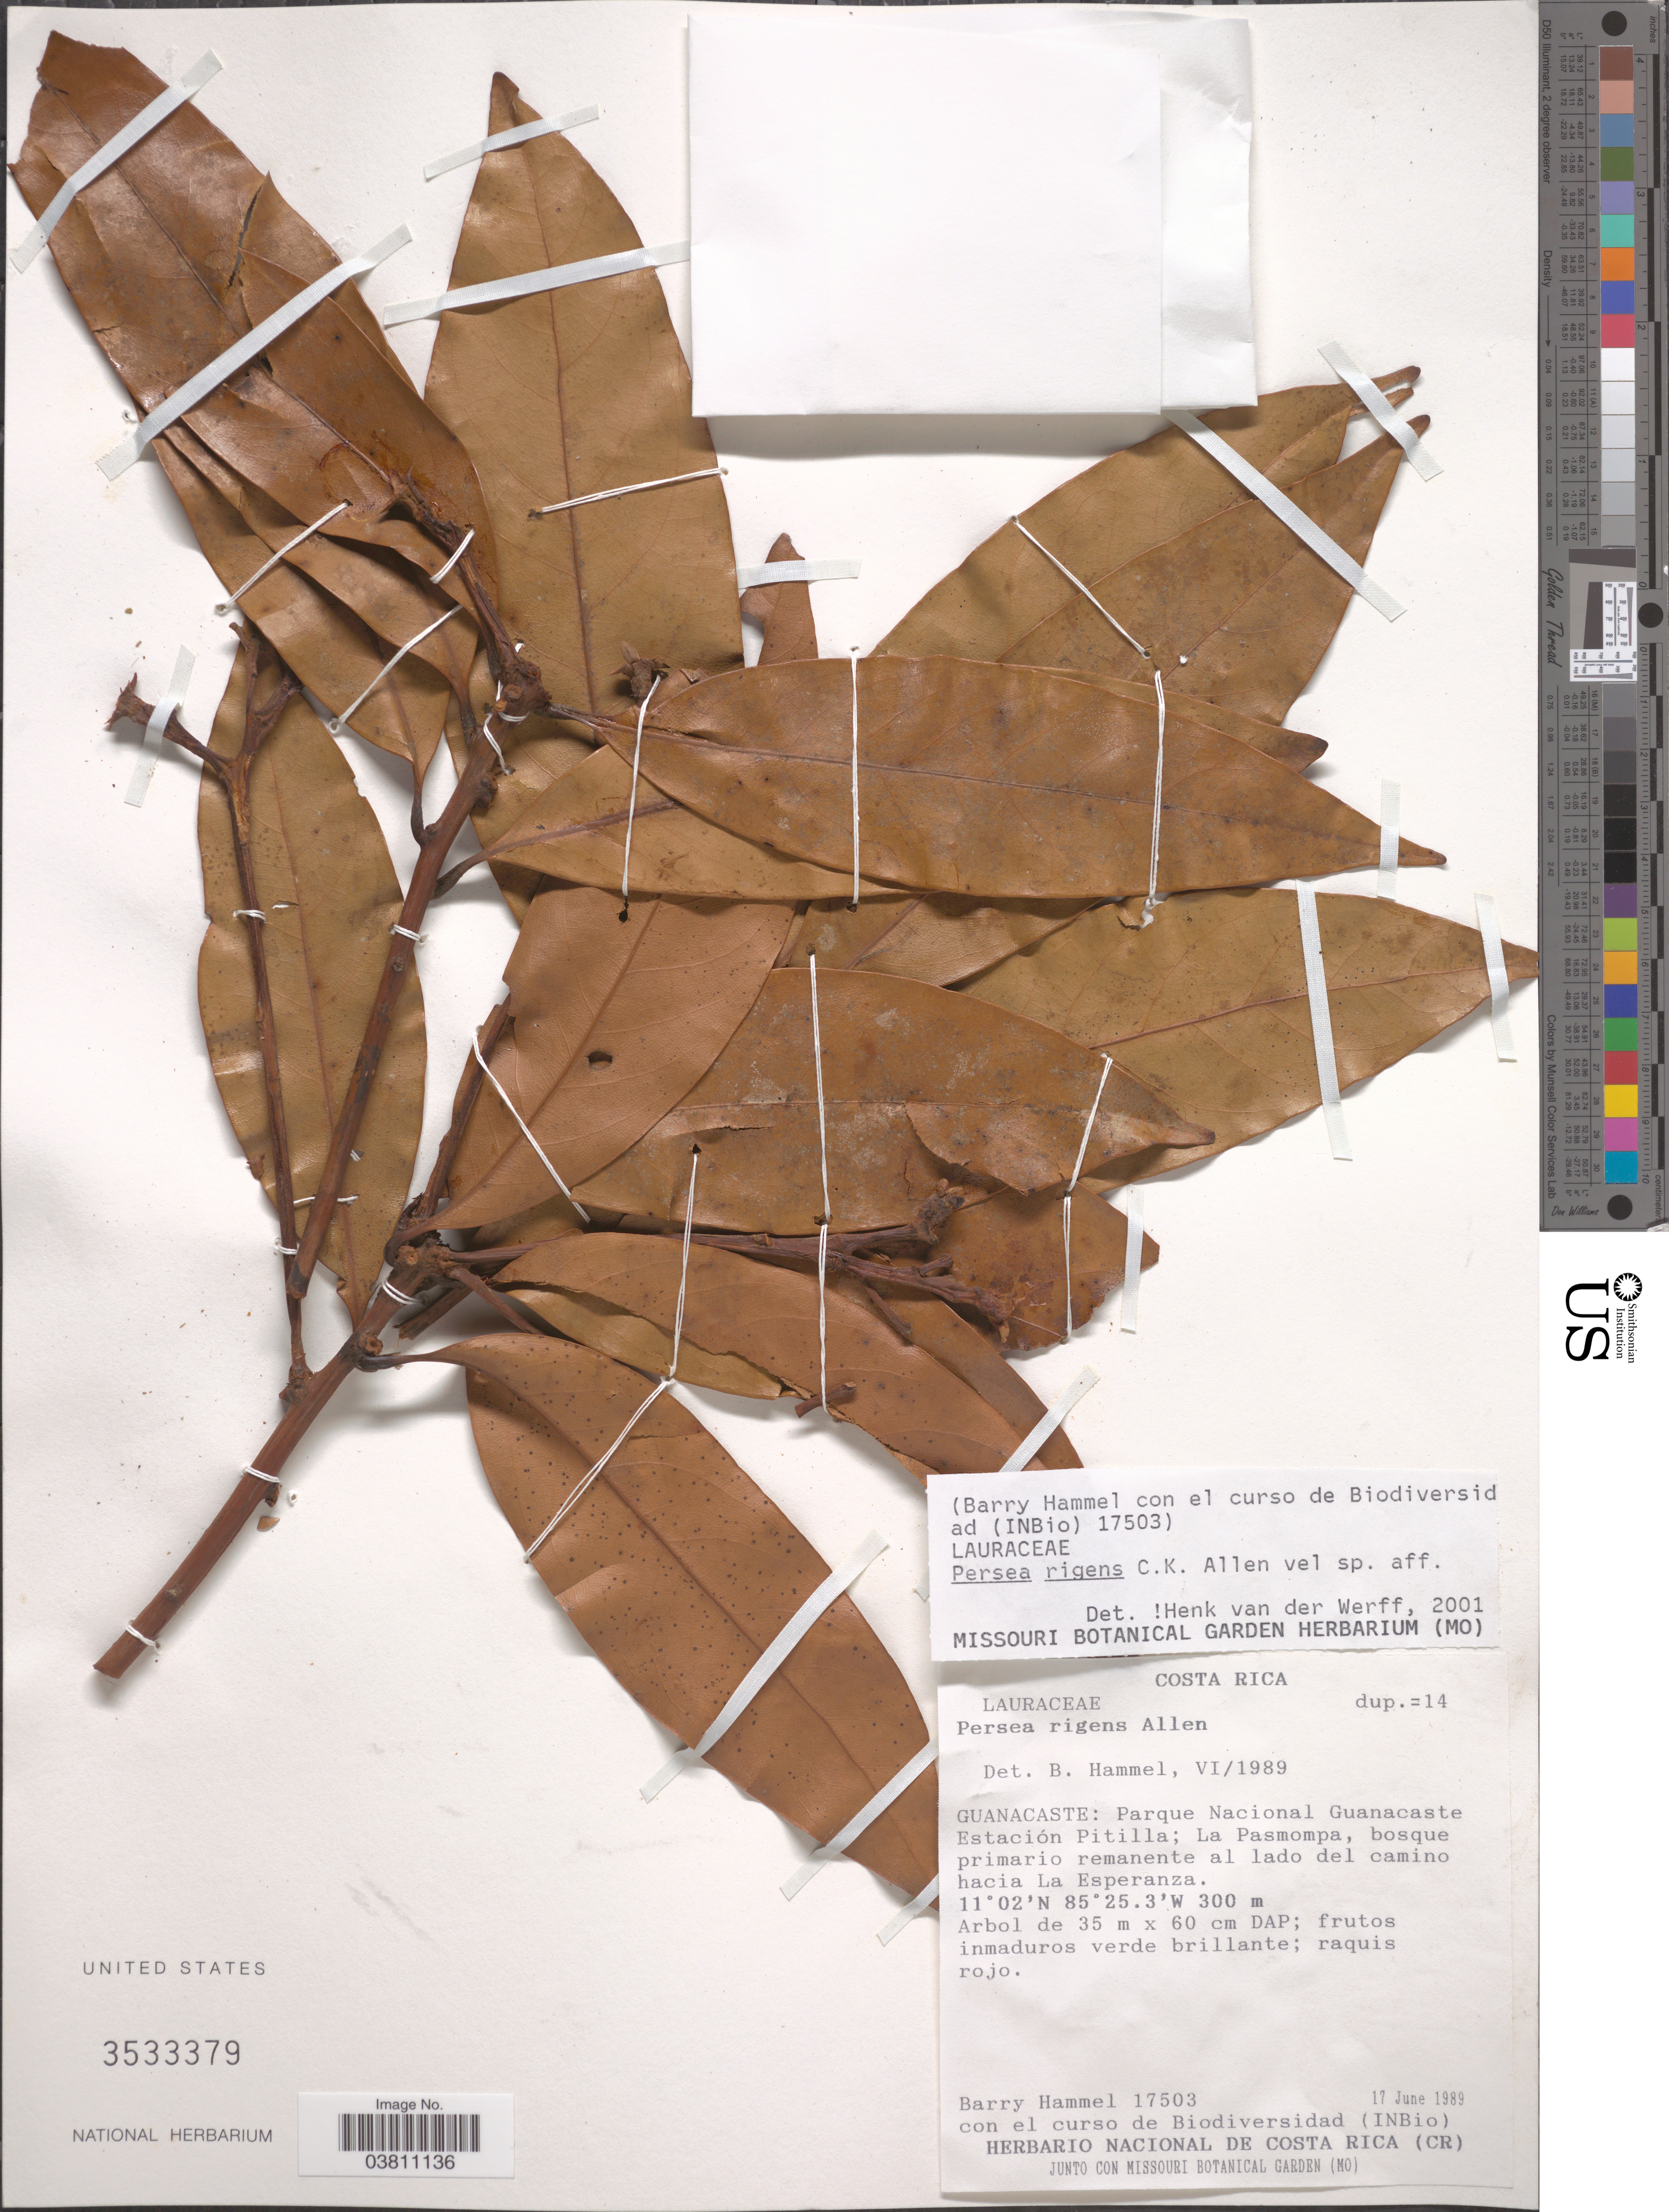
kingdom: Plantae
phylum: Tracheophyta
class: Magnoliopsida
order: Laurales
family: Lauraceae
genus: Persea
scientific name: Persea rigens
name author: C.K. Allen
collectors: B. Hammel & El curso de Biodiversidad (INBio)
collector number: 17503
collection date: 1989-06-17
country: Costa Rica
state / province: Guanacaste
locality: Parque Nacional Guanacaste Estacíon Pitilla; La Pasmompa, bosque primario remanente al lado del camino hacia La Esperanza.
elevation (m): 300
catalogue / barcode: US 3533379